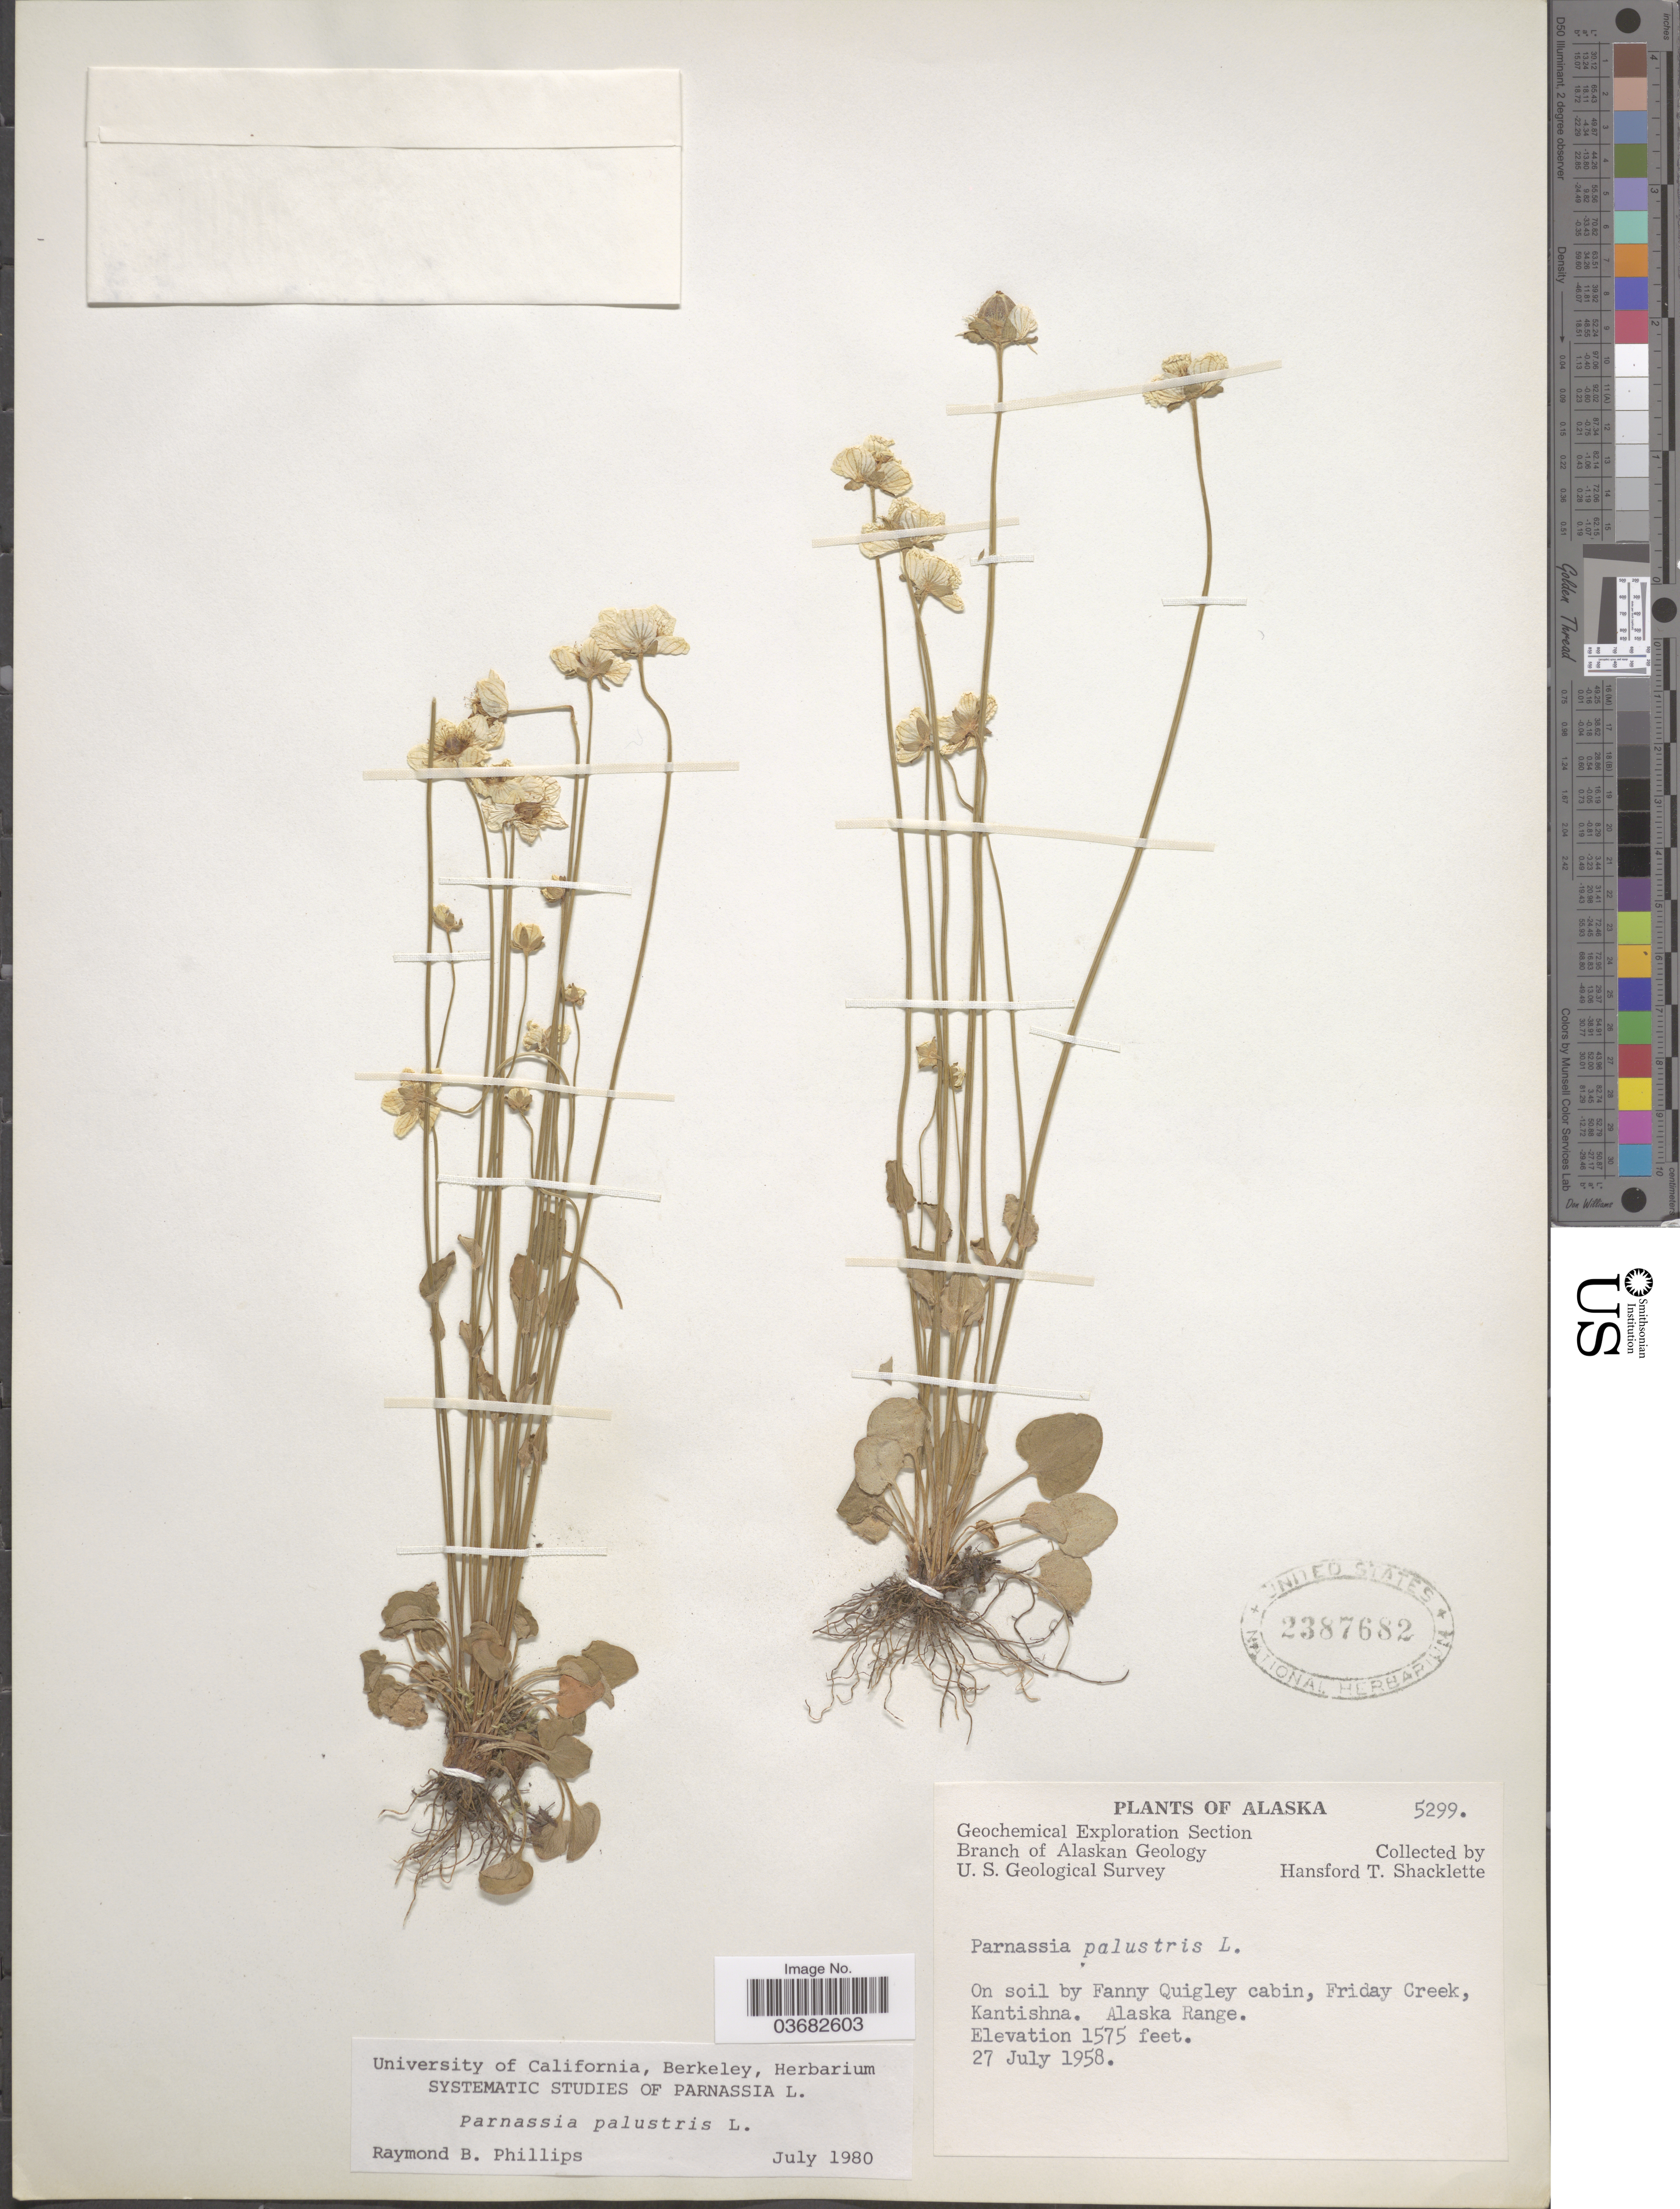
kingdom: Plantae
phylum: Tracheophyta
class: Magnoliopsida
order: Celastrales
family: Parnassiaceae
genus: Parnassia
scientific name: Parnassia palustris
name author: L.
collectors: H. Shacklette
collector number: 5299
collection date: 1958-07-27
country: United States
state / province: Alaska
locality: Geological Survey. On soil by Fany Quigley cabin, Friday Creek, Kantishna. Alaska Range.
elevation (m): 1394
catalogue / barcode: US 2387682